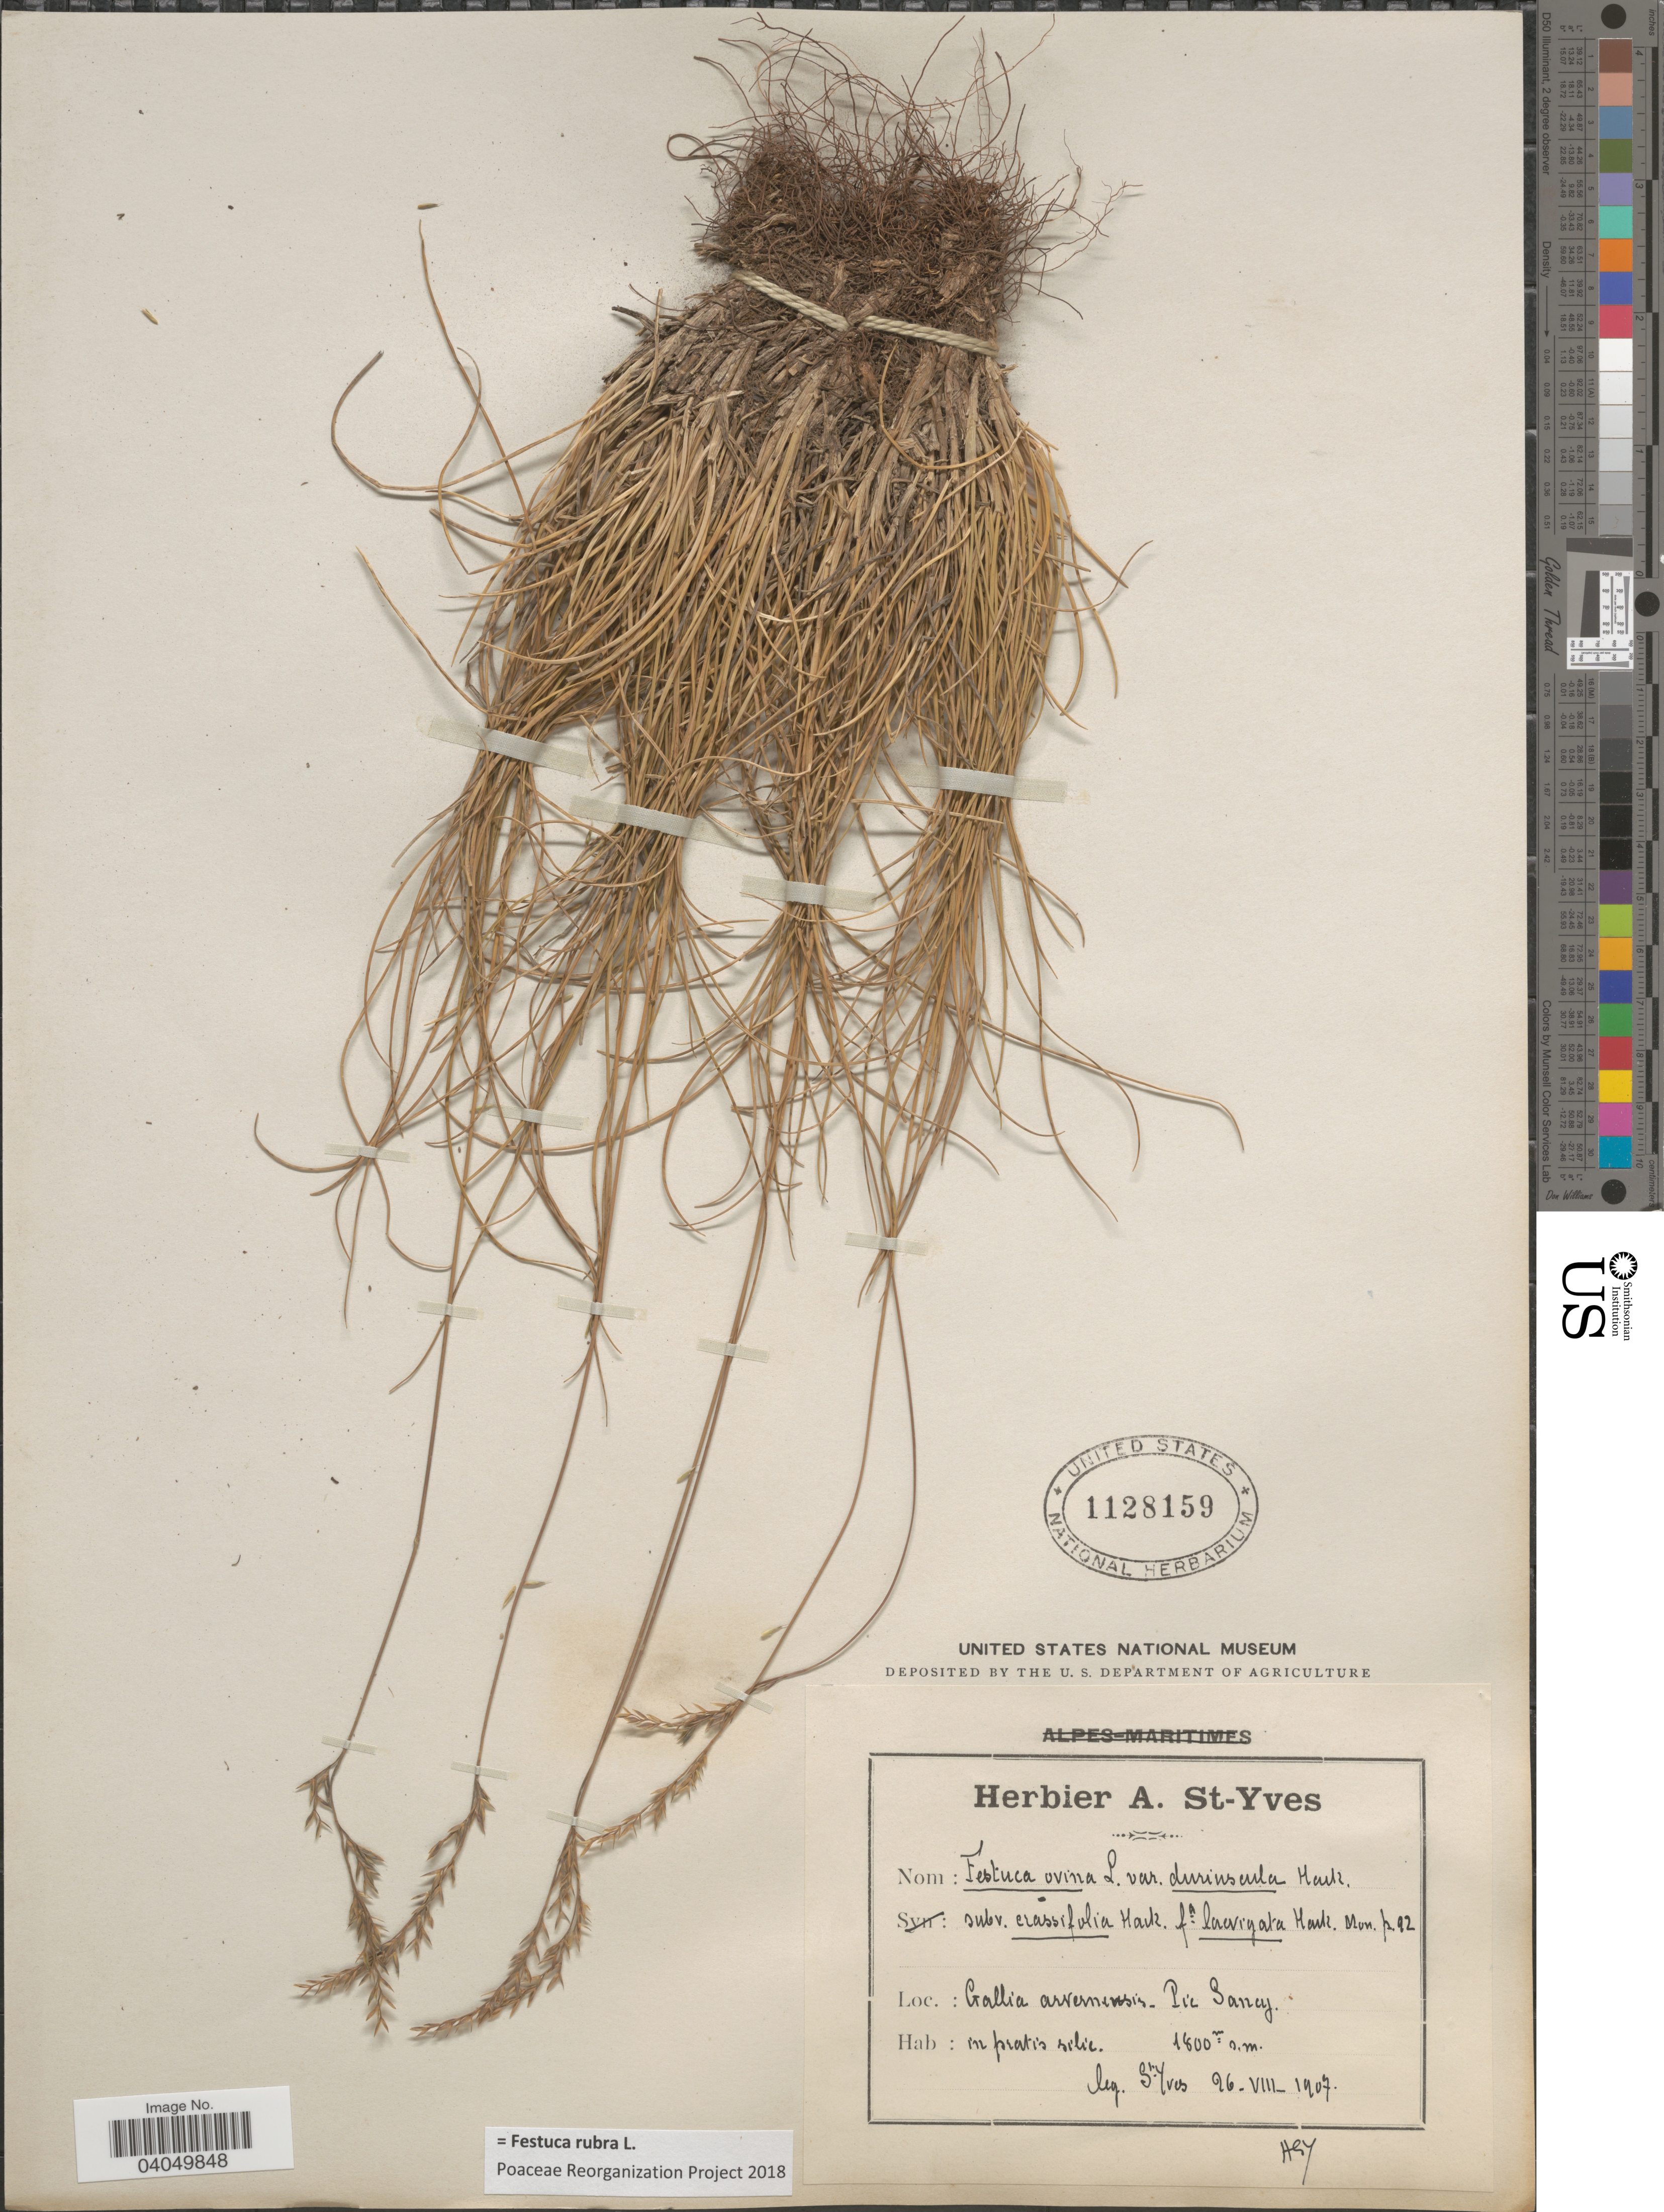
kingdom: Plantae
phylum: Tracheophyta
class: Liliopsida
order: Poales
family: Poaceae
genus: Festuca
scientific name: Festuca rubra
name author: L.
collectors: A. Saint-Yves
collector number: A57?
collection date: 1907-08-26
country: France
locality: Gallia arvernensis [interpreted] - Pic Saney [interpreted].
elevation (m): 1800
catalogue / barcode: US 1128159